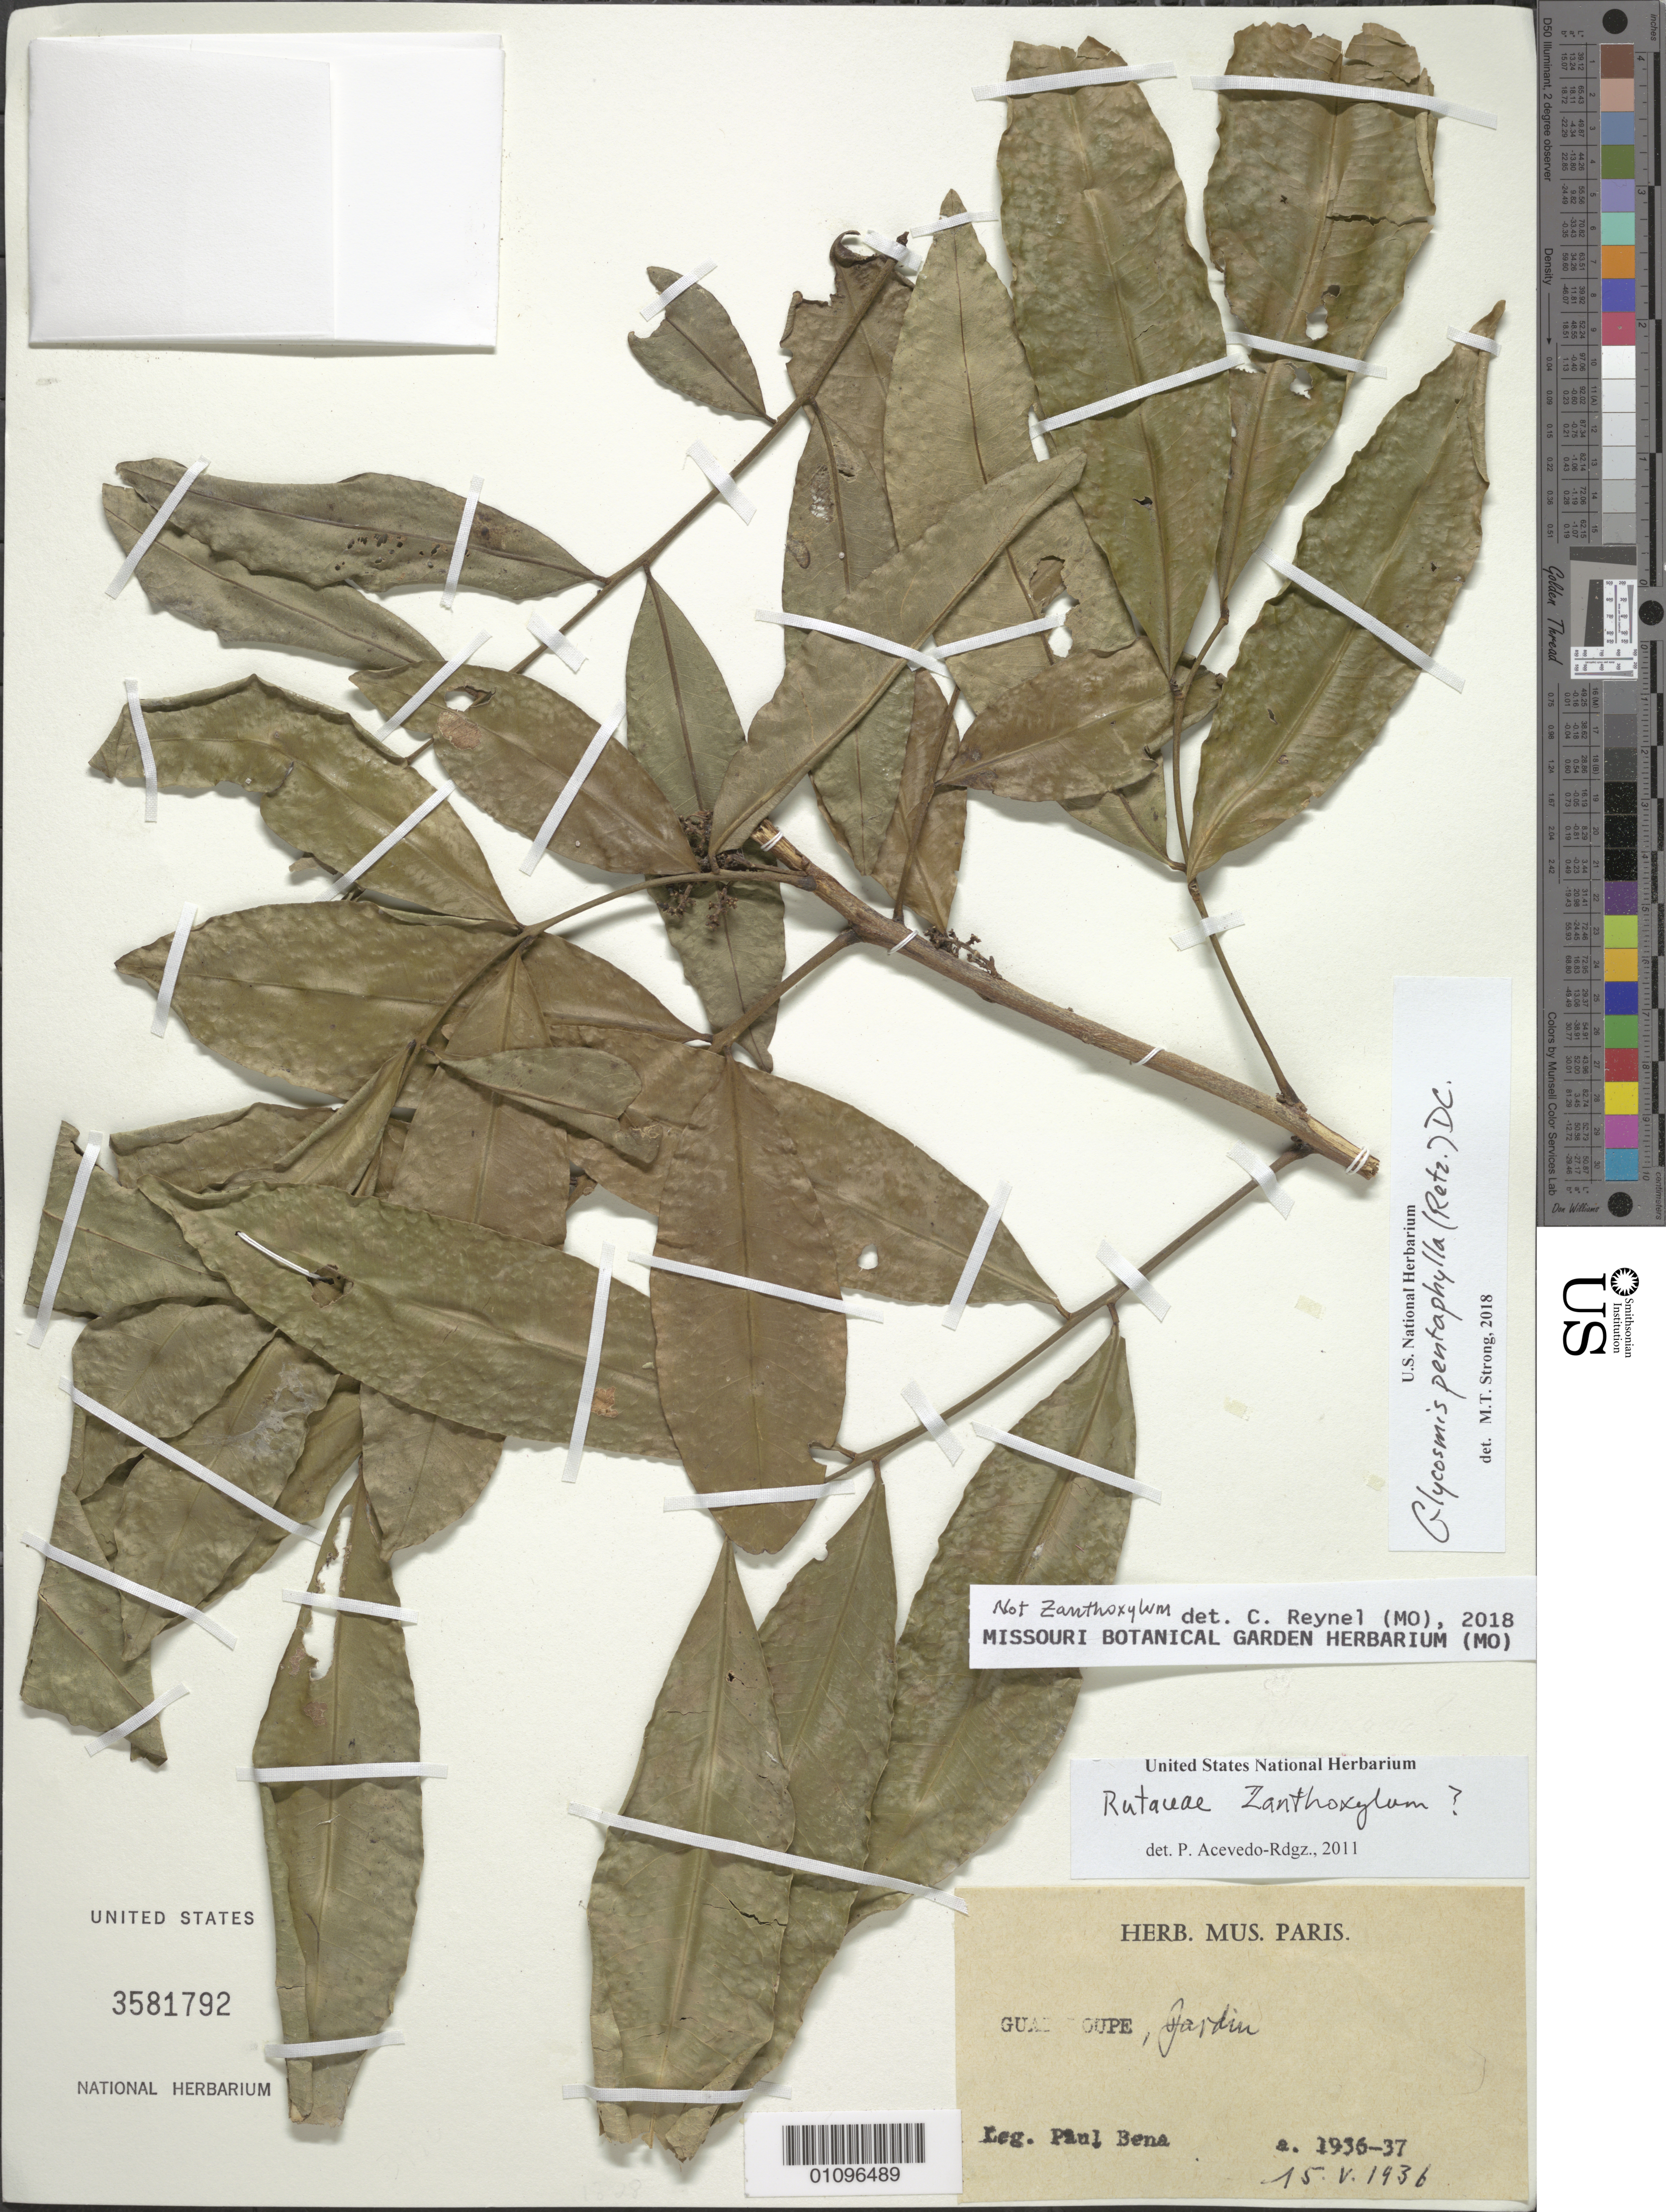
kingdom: Plantae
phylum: Tracheophyta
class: Magnoliopsida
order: Sapindales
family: Rutaceae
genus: Glycosmis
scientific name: Glycosmis pentaphylla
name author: (Retz.) DC.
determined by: Strong, Mark T., (BOT), Smithsonian Institution - National Museum of Natural History (UNITED STATES)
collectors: P. Bena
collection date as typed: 15 May 1936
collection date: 1936-05-15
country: Guadeloupe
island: Basse Terre [Guadeloupe]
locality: Jardin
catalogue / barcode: US 3581792